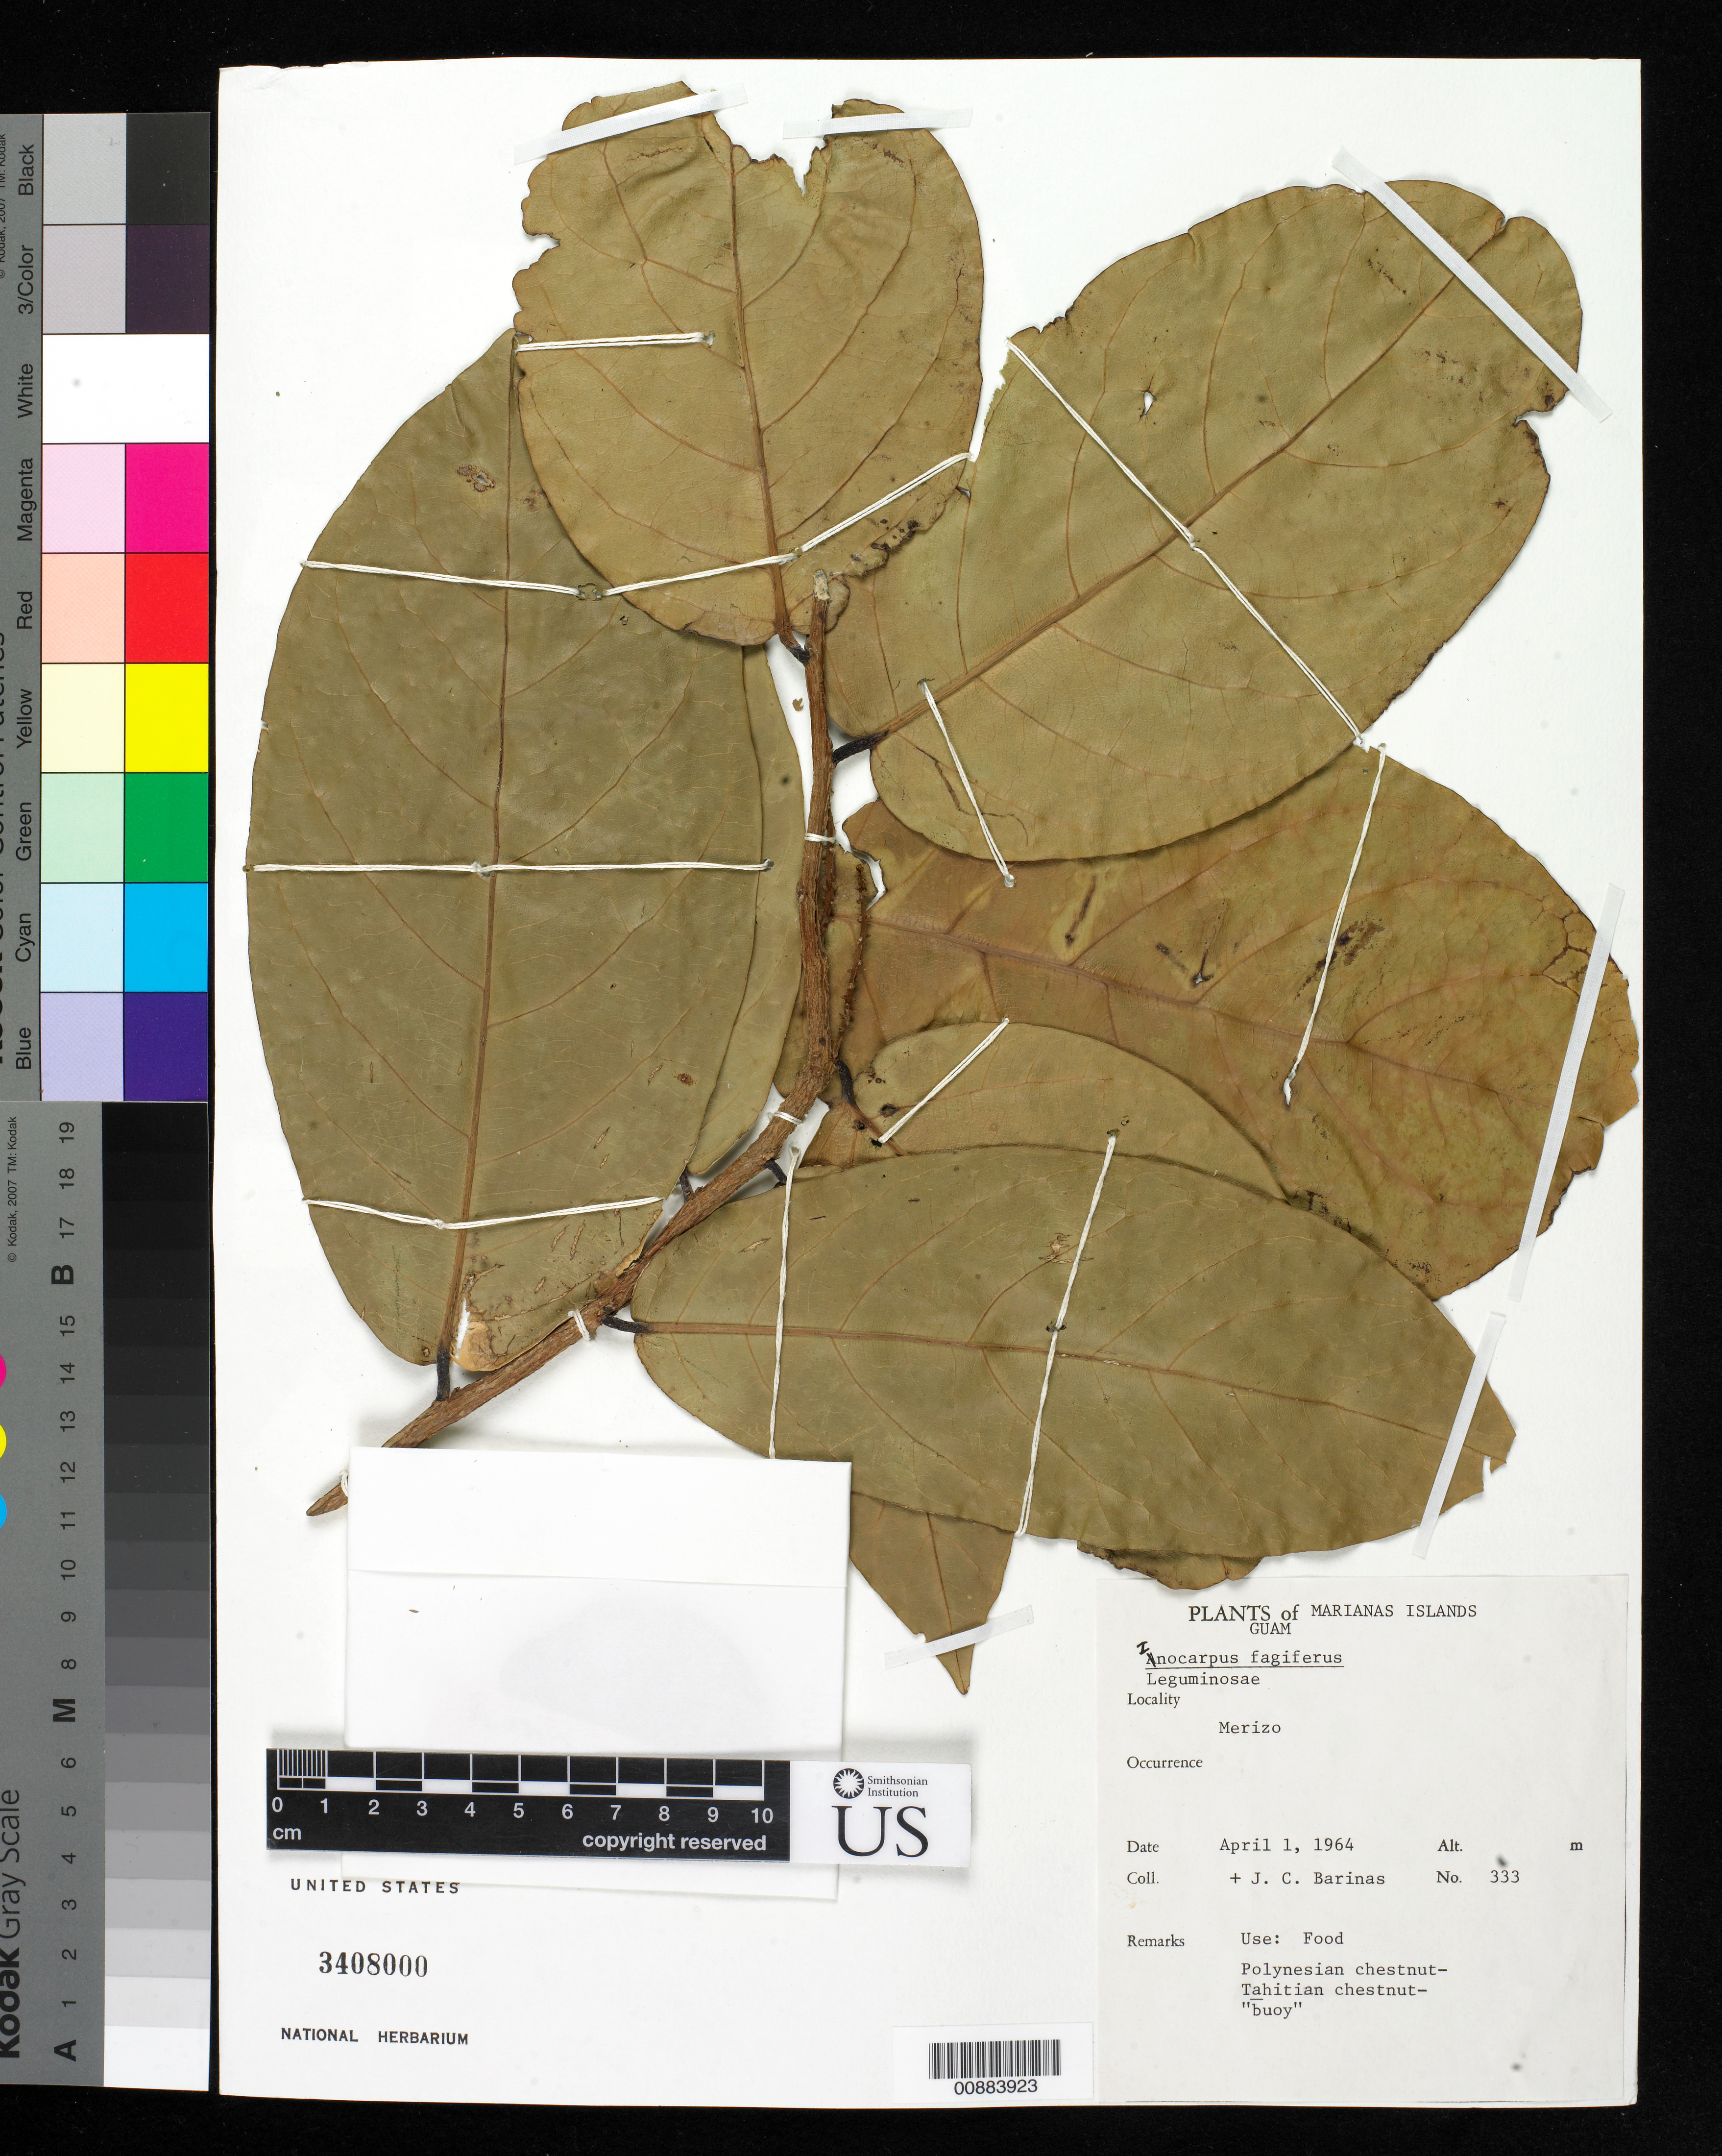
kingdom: Plantae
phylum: Tracheophyta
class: Magnoliopsida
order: Fabales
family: Fabaceae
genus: Inocarpus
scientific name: Inocarpus fagifer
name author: (Parkinson) Fosberg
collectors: J.C. Barinas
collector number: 333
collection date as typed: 01 Apr 1964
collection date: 1964-04-01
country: Guam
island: Guam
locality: Merizo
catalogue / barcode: US 3408000